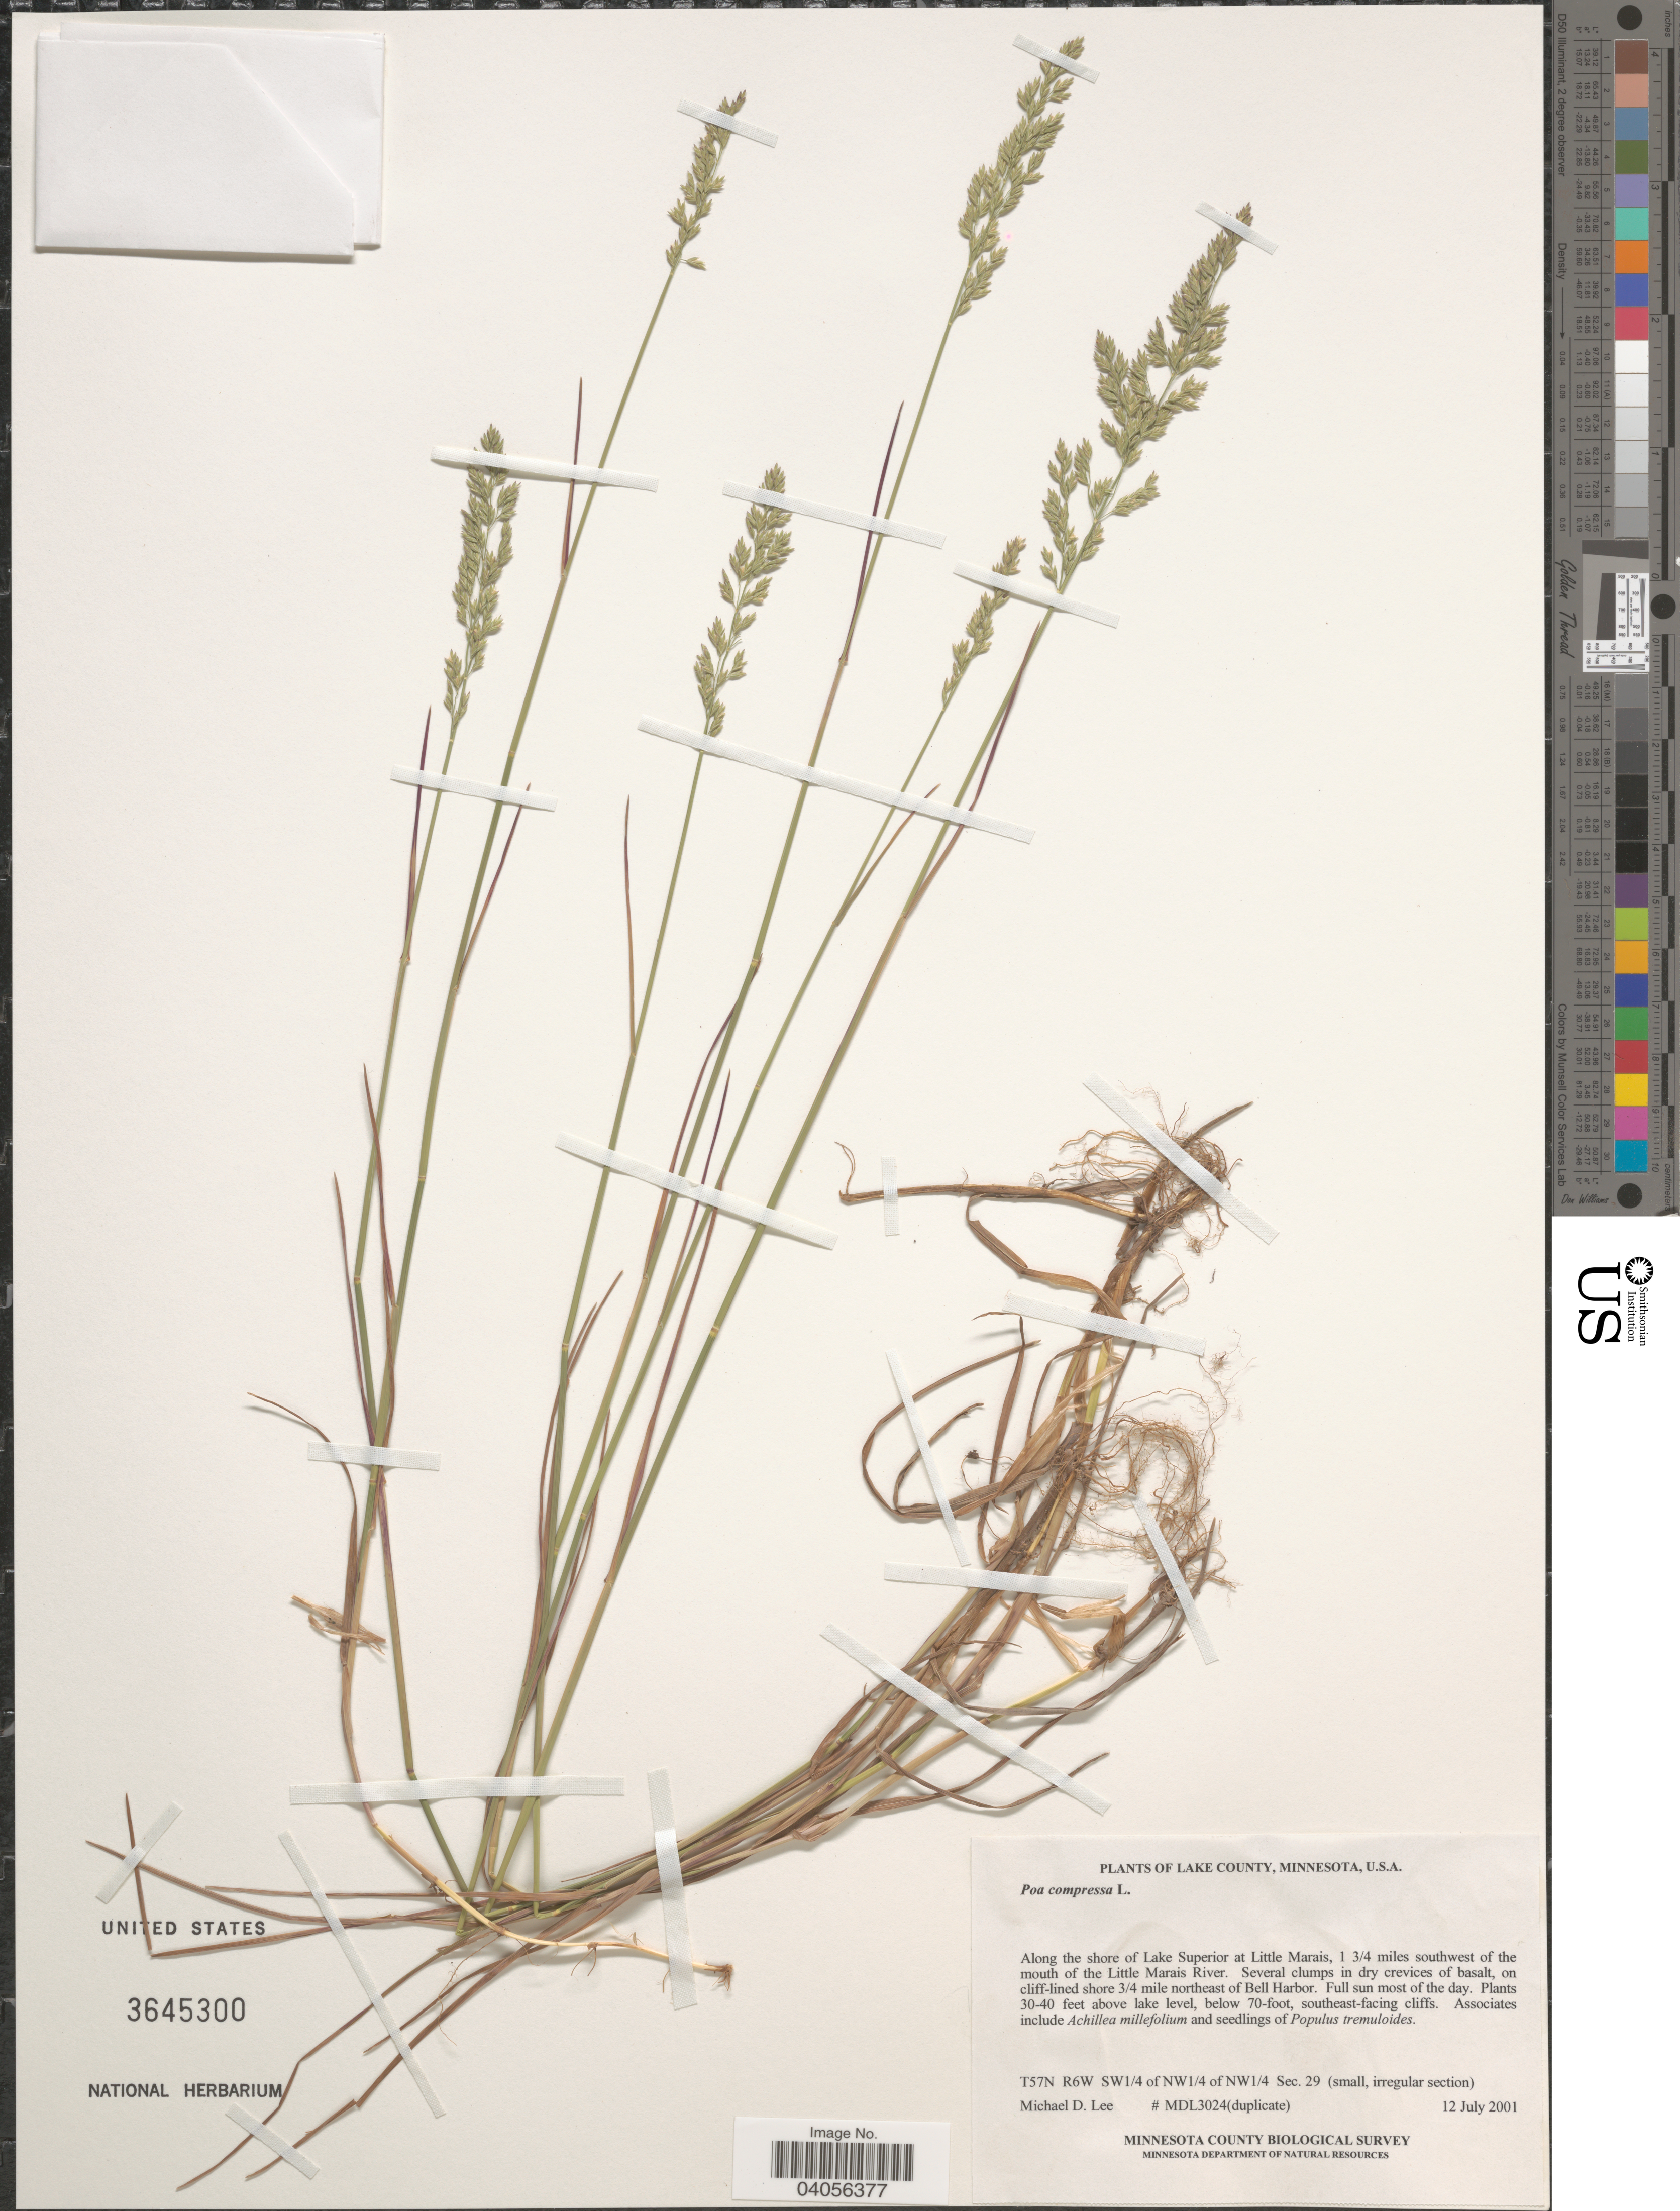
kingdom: Plantae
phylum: Tracheophyta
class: Liliopsida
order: Poales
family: Poaceae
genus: Poa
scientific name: Poa compressa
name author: L.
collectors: M. Lee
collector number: MDL3024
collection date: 2001-07-12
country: United States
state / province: Minnesota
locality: Lake County. Along the shore of Lake Superior at Little Marais, 1 ¾ miles southwest of the mouth of the Little Marais River. On cliff-lined shore ¾ mile northeast of Bell Harbor. Southeast-facing cliffs. T57N R6W SW¼ of NW¼ of NW¼ Sec. 29.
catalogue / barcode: US 3645300